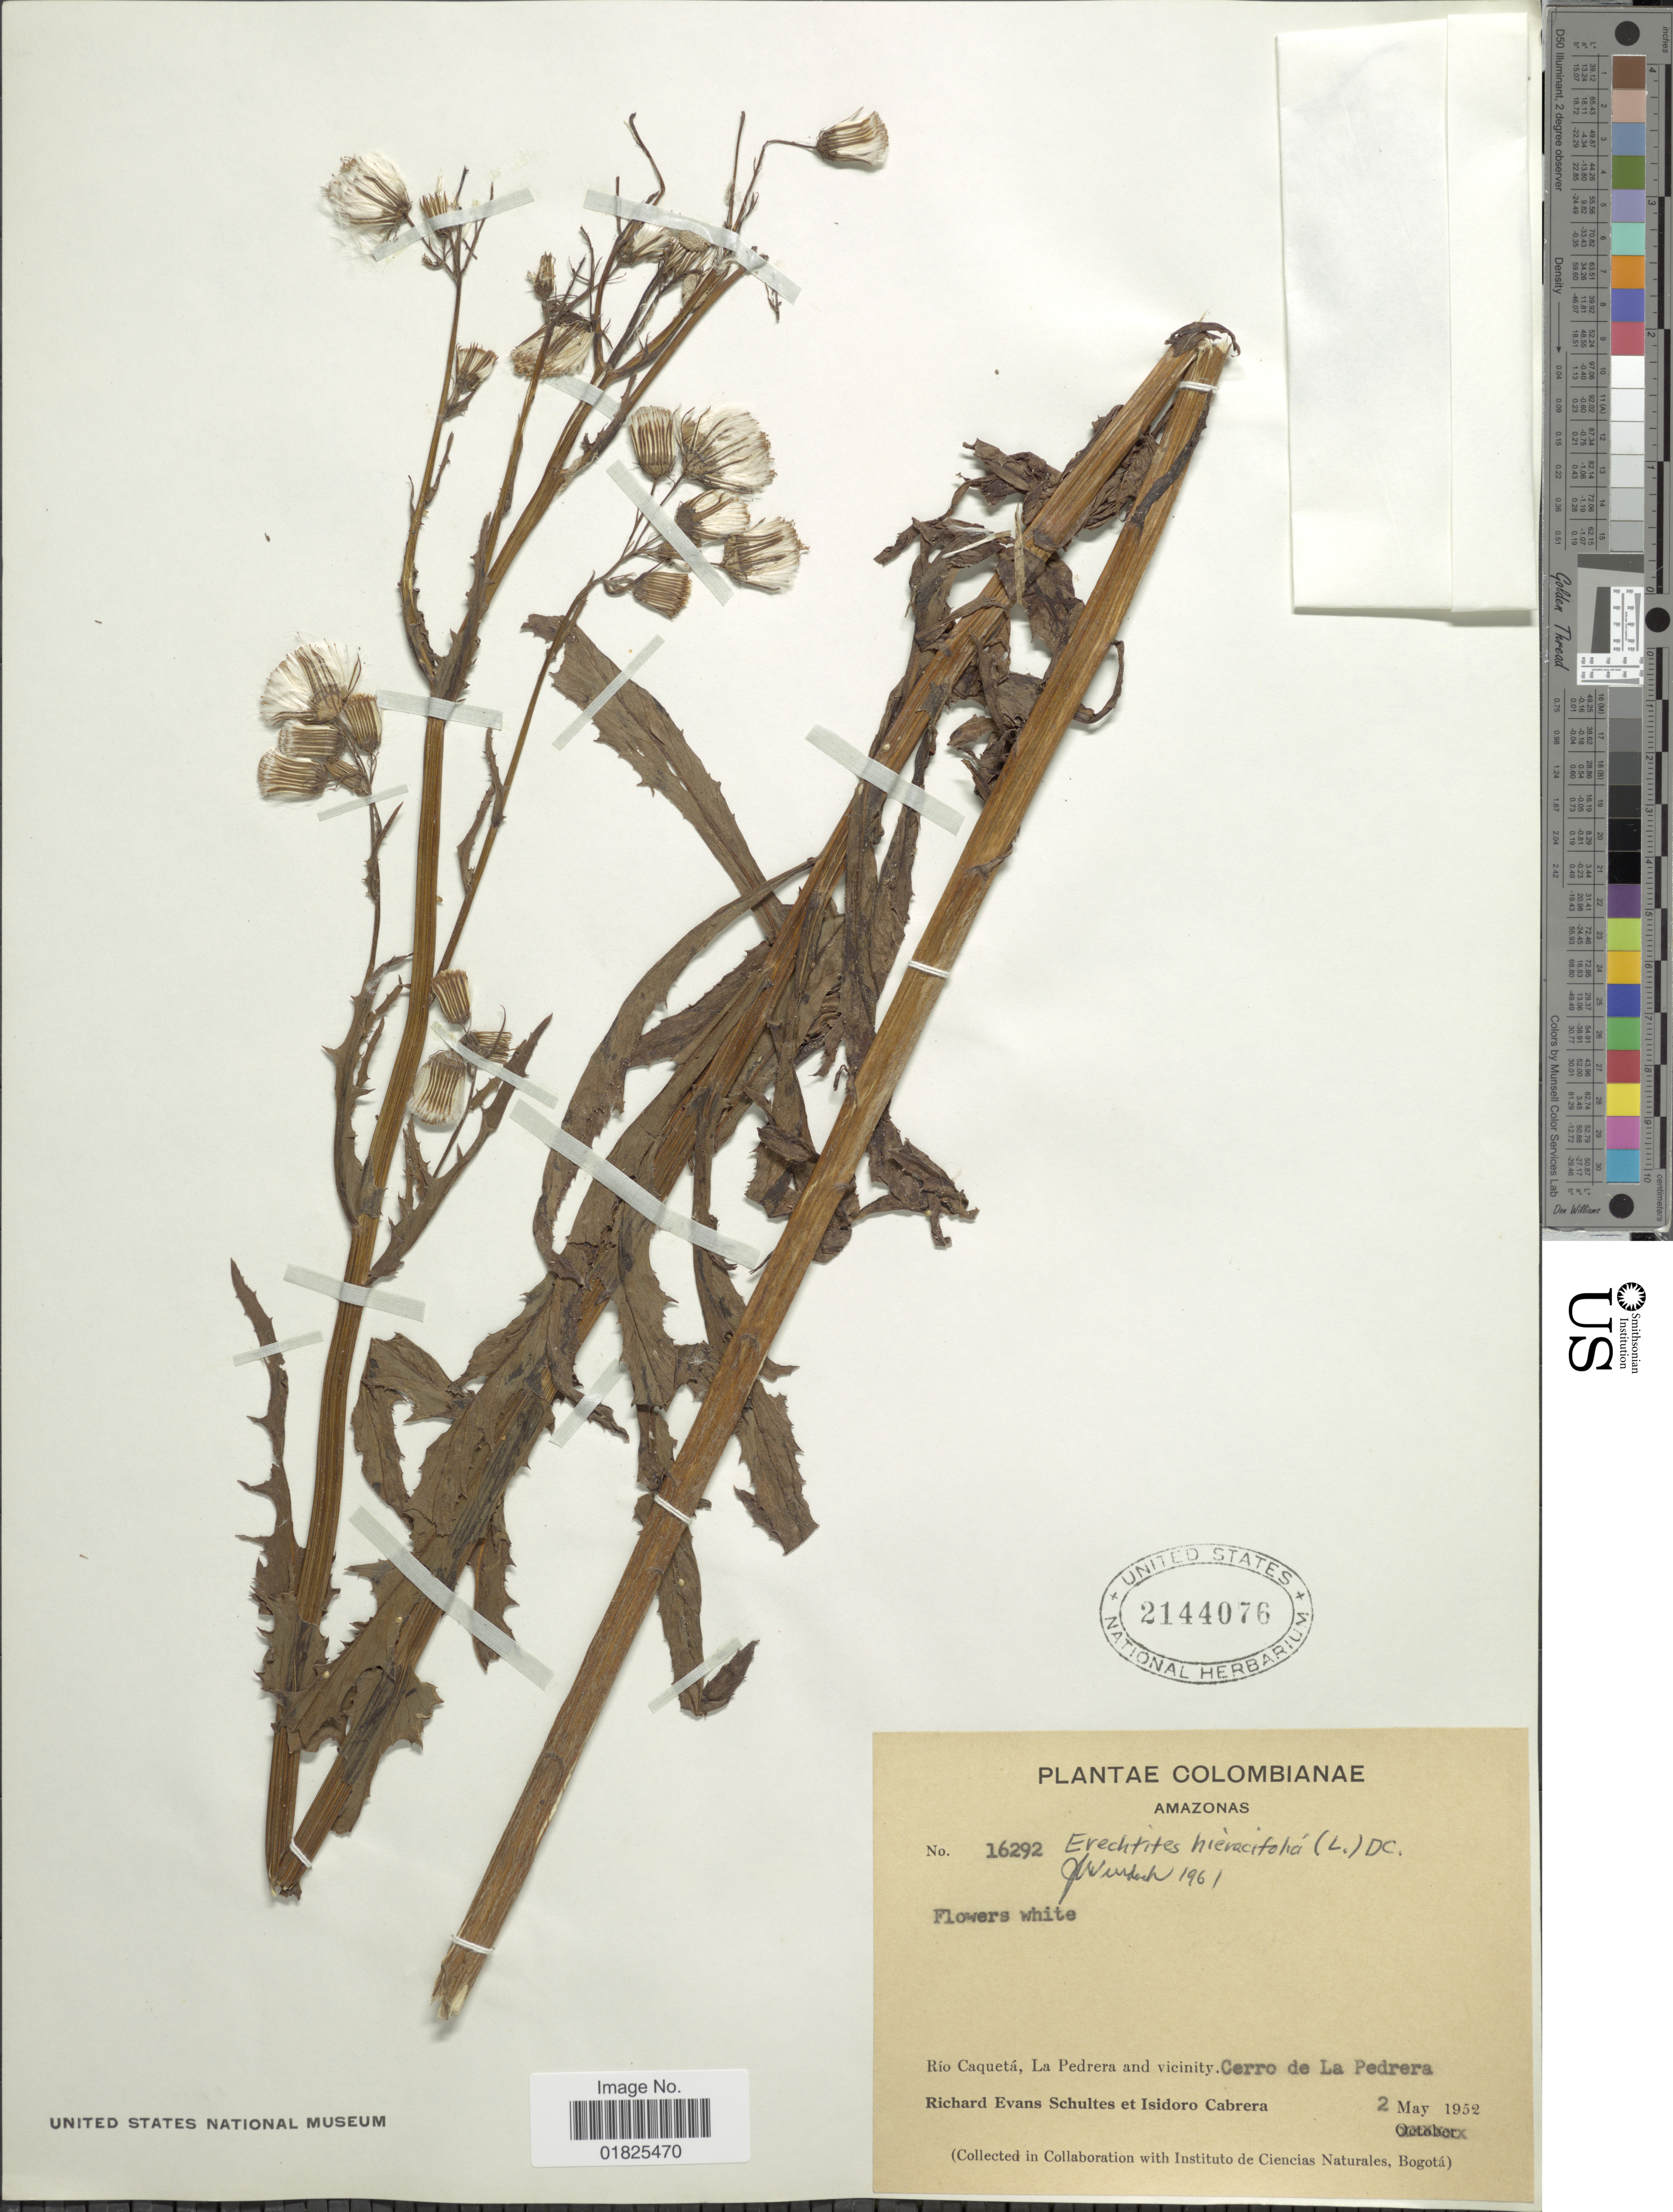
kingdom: Plantae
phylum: Tracheophyta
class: Magnoliopsida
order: Asterales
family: Asteraceae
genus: Erechtites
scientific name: Erechtites hieraciifolius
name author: (L.) Raf. ex DC.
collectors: R. E. Schultes & I. Cabrera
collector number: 16292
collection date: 1952-05-02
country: Colombia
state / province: Amazônas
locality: Rio Caqueta, La Pedrera and vicinity. Cerro de La Pedrera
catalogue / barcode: US 2144076